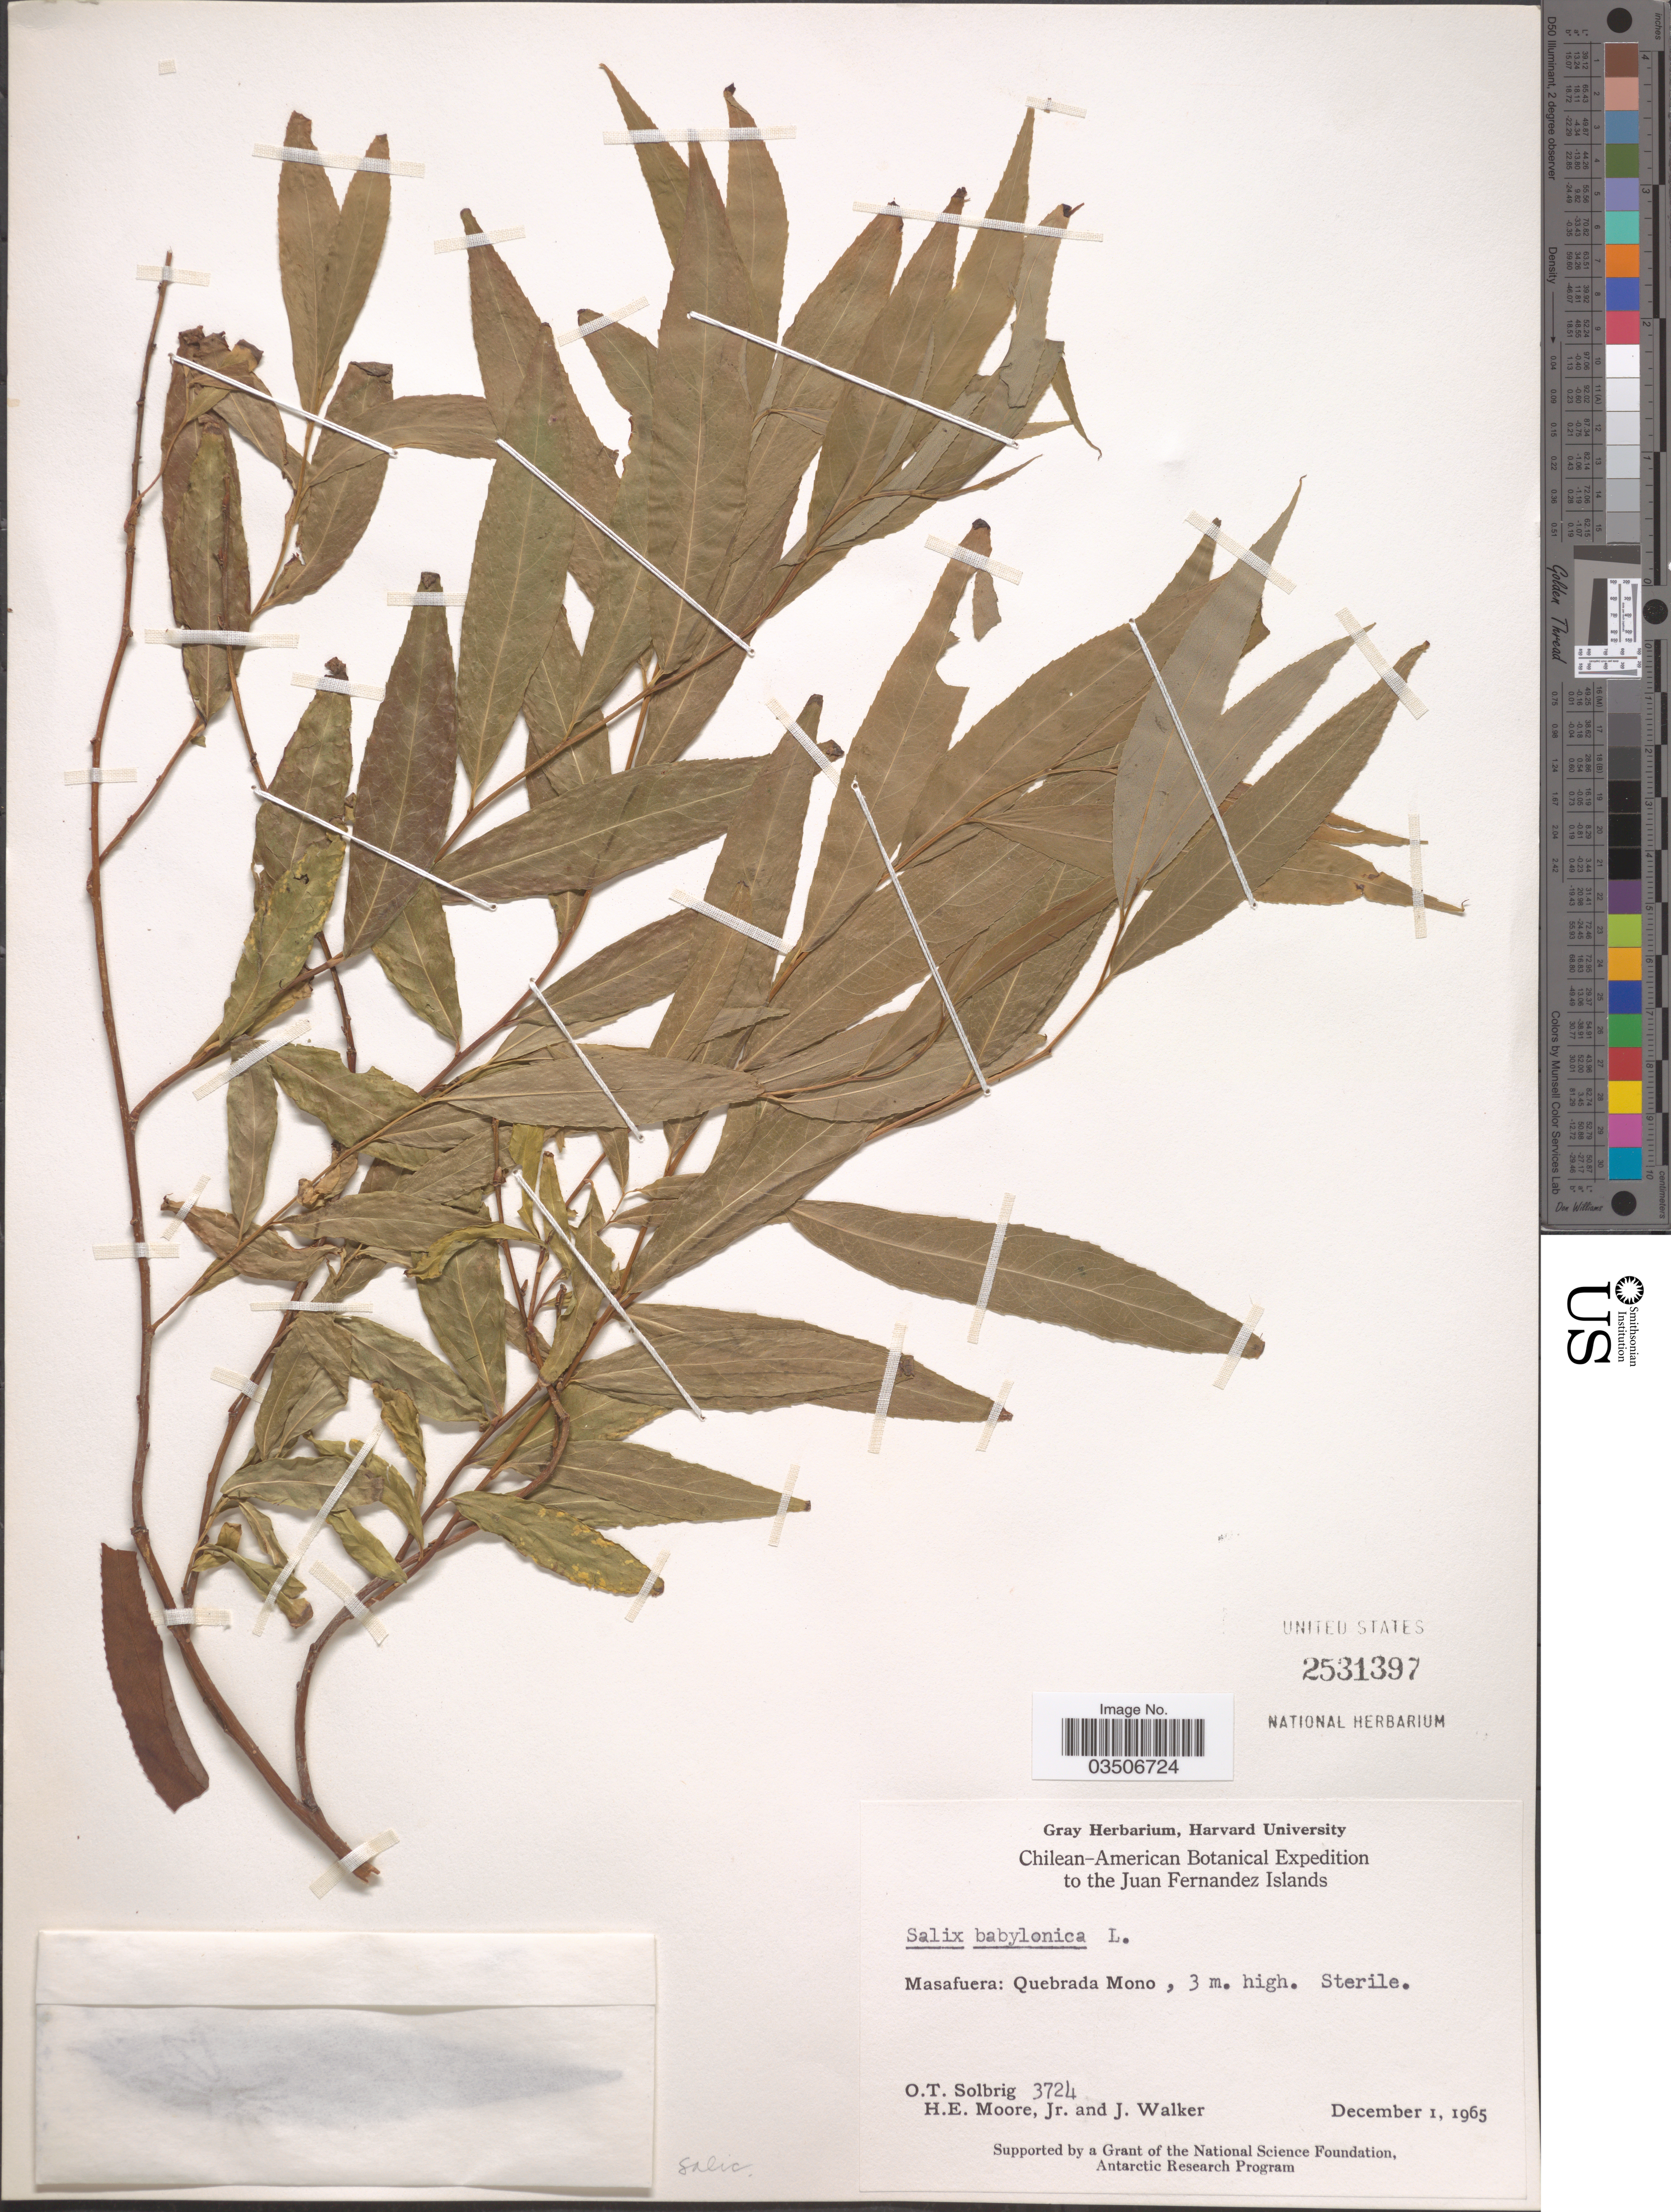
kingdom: Plantae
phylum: Tracheophyta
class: Magnoliopsida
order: Malpighiales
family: Salicaceae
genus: Salix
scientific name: Salix babylonica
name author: L.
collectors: O. T. Solbrig, H. Moore & J. Walker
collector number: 3724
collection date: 1965-12-01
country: Chile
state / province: Valparaíso (V)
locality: Juan Fernandez Islands. Masafuera: Quebrada Mono.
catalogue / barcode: US 2531397